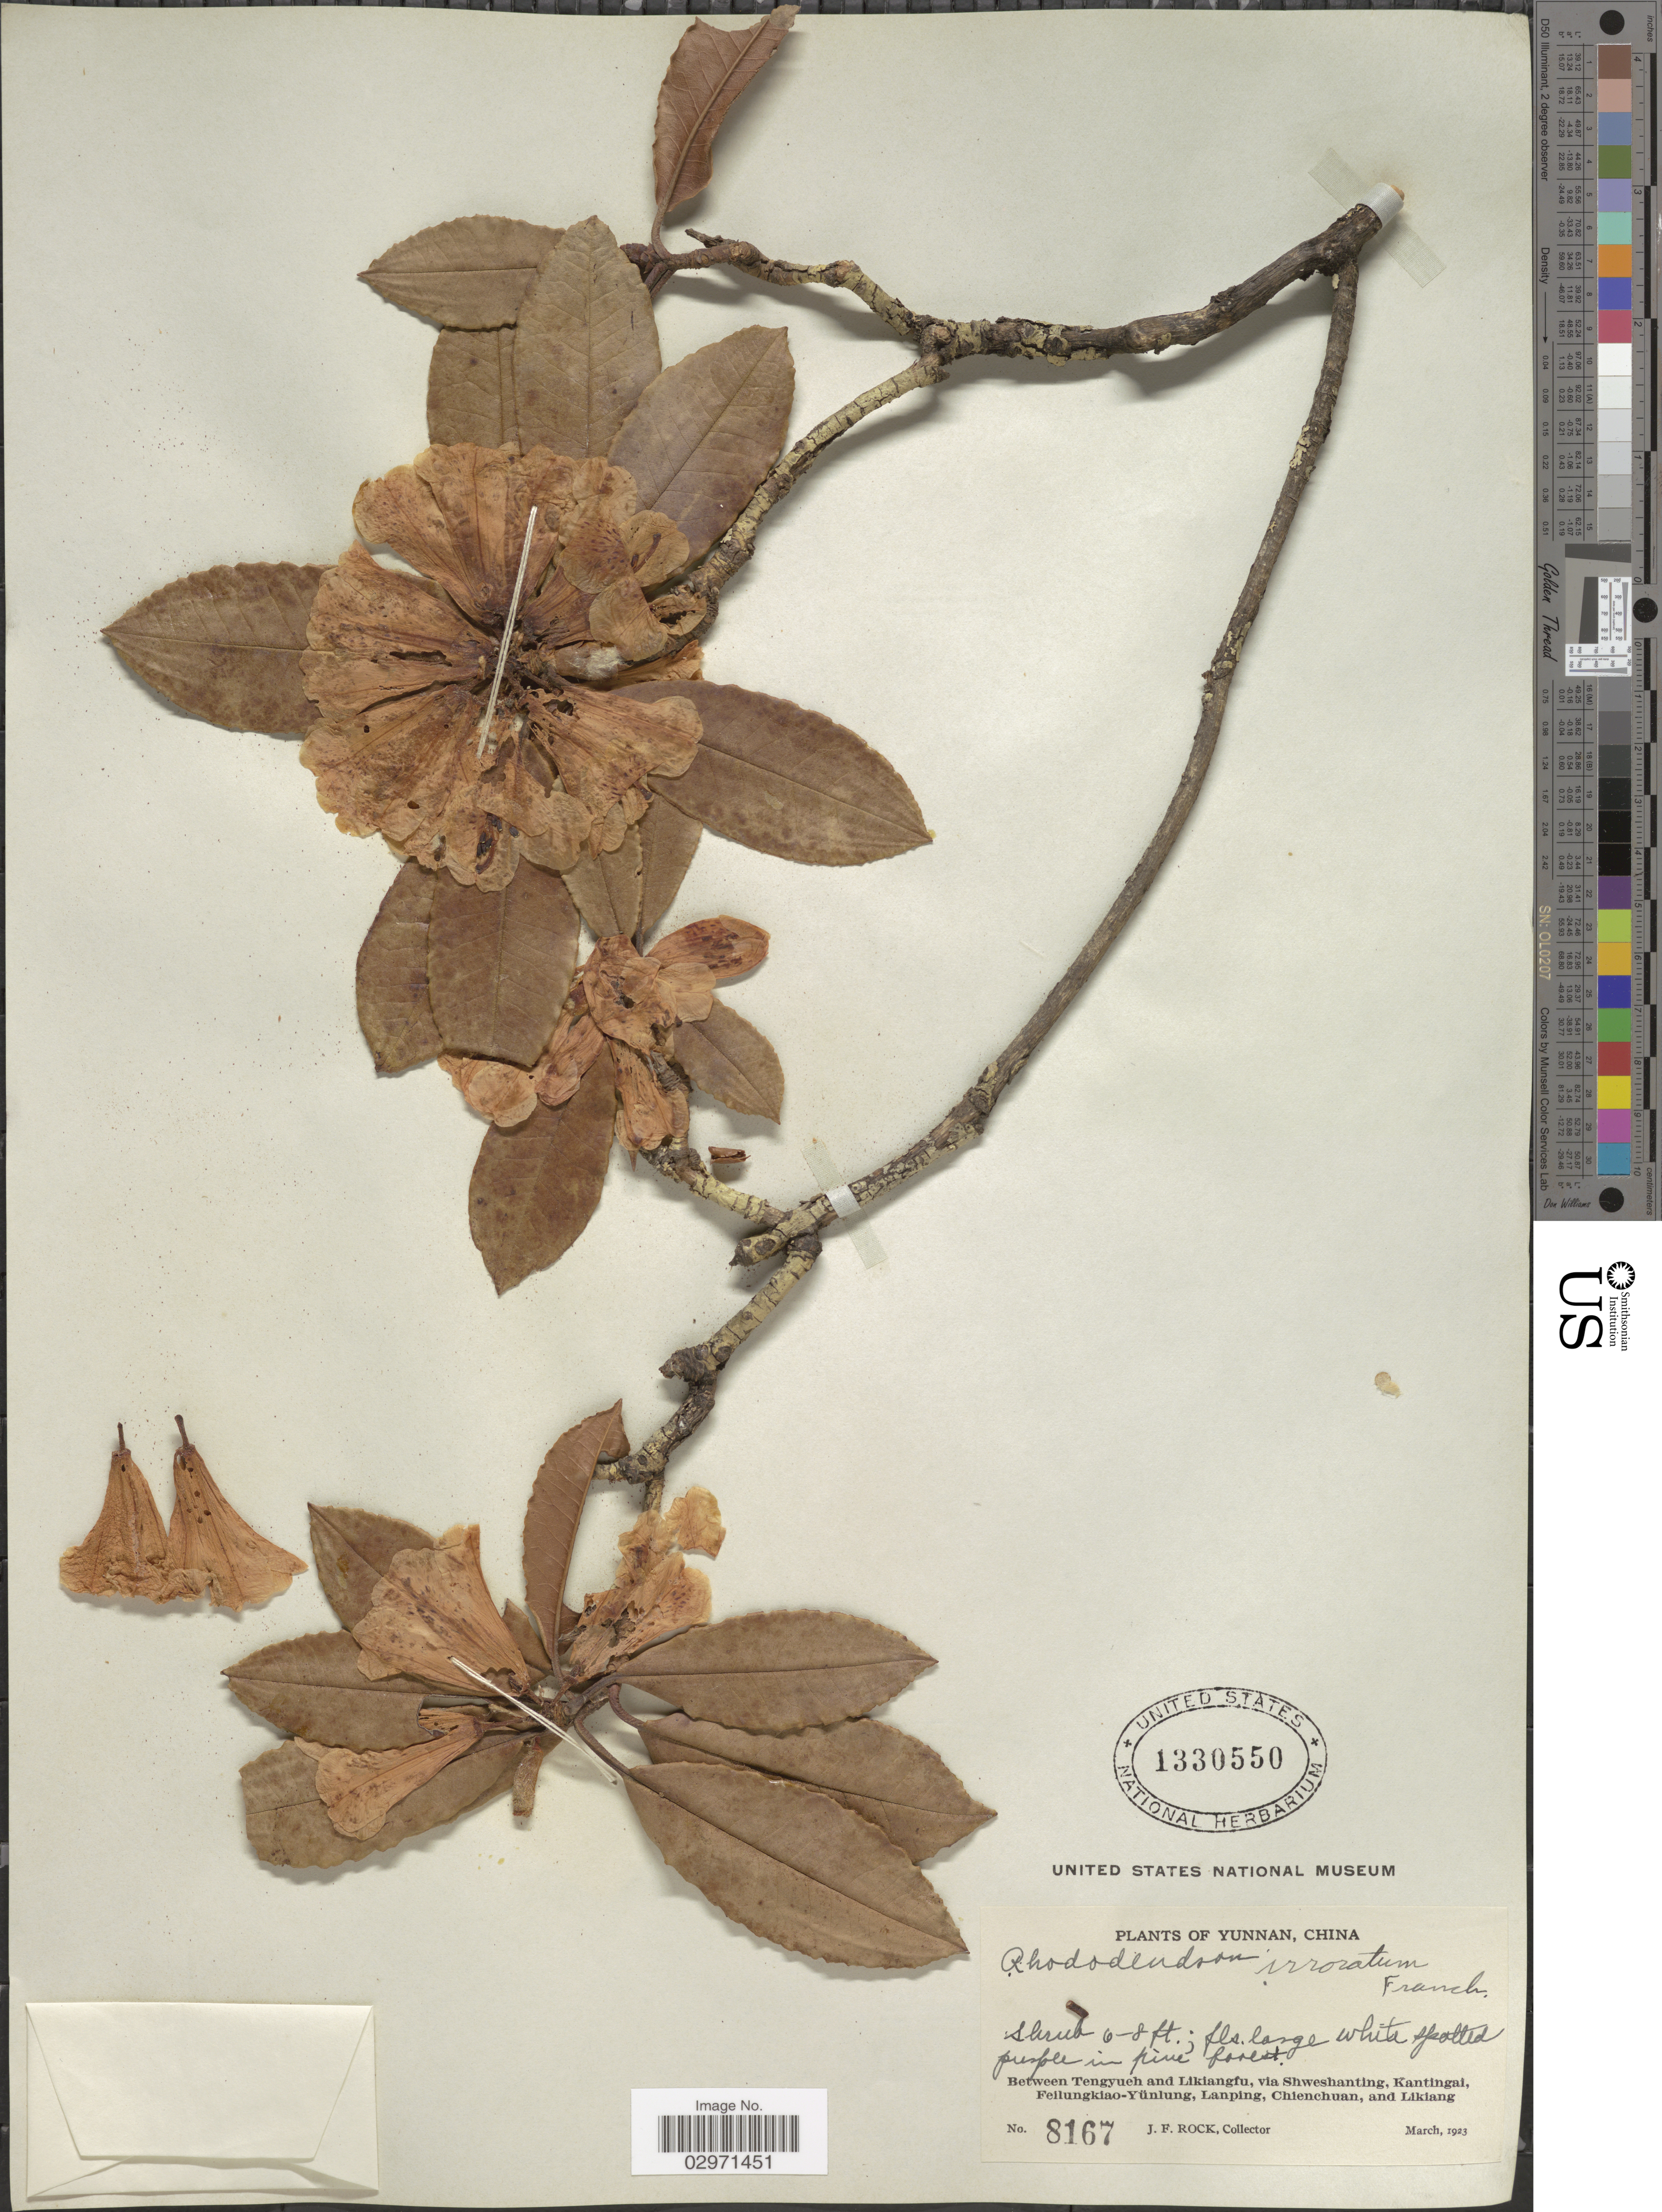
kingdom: Plantae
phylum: Tracheophyta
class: Magnoliopsida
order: Ericales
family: Ericaceae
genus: Rhododendron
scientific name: Rhododendron irroratum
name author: Franch.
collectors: J. Rock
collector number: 8167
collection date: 1923-03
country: China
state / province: Yunnan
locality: Between Tengyueh and Likiangfu, via Shweshanting, Kantingai, Feilungkiao-Yünlung, Lanping, Chienchuan, and Likiang.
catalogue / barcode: US 1330550